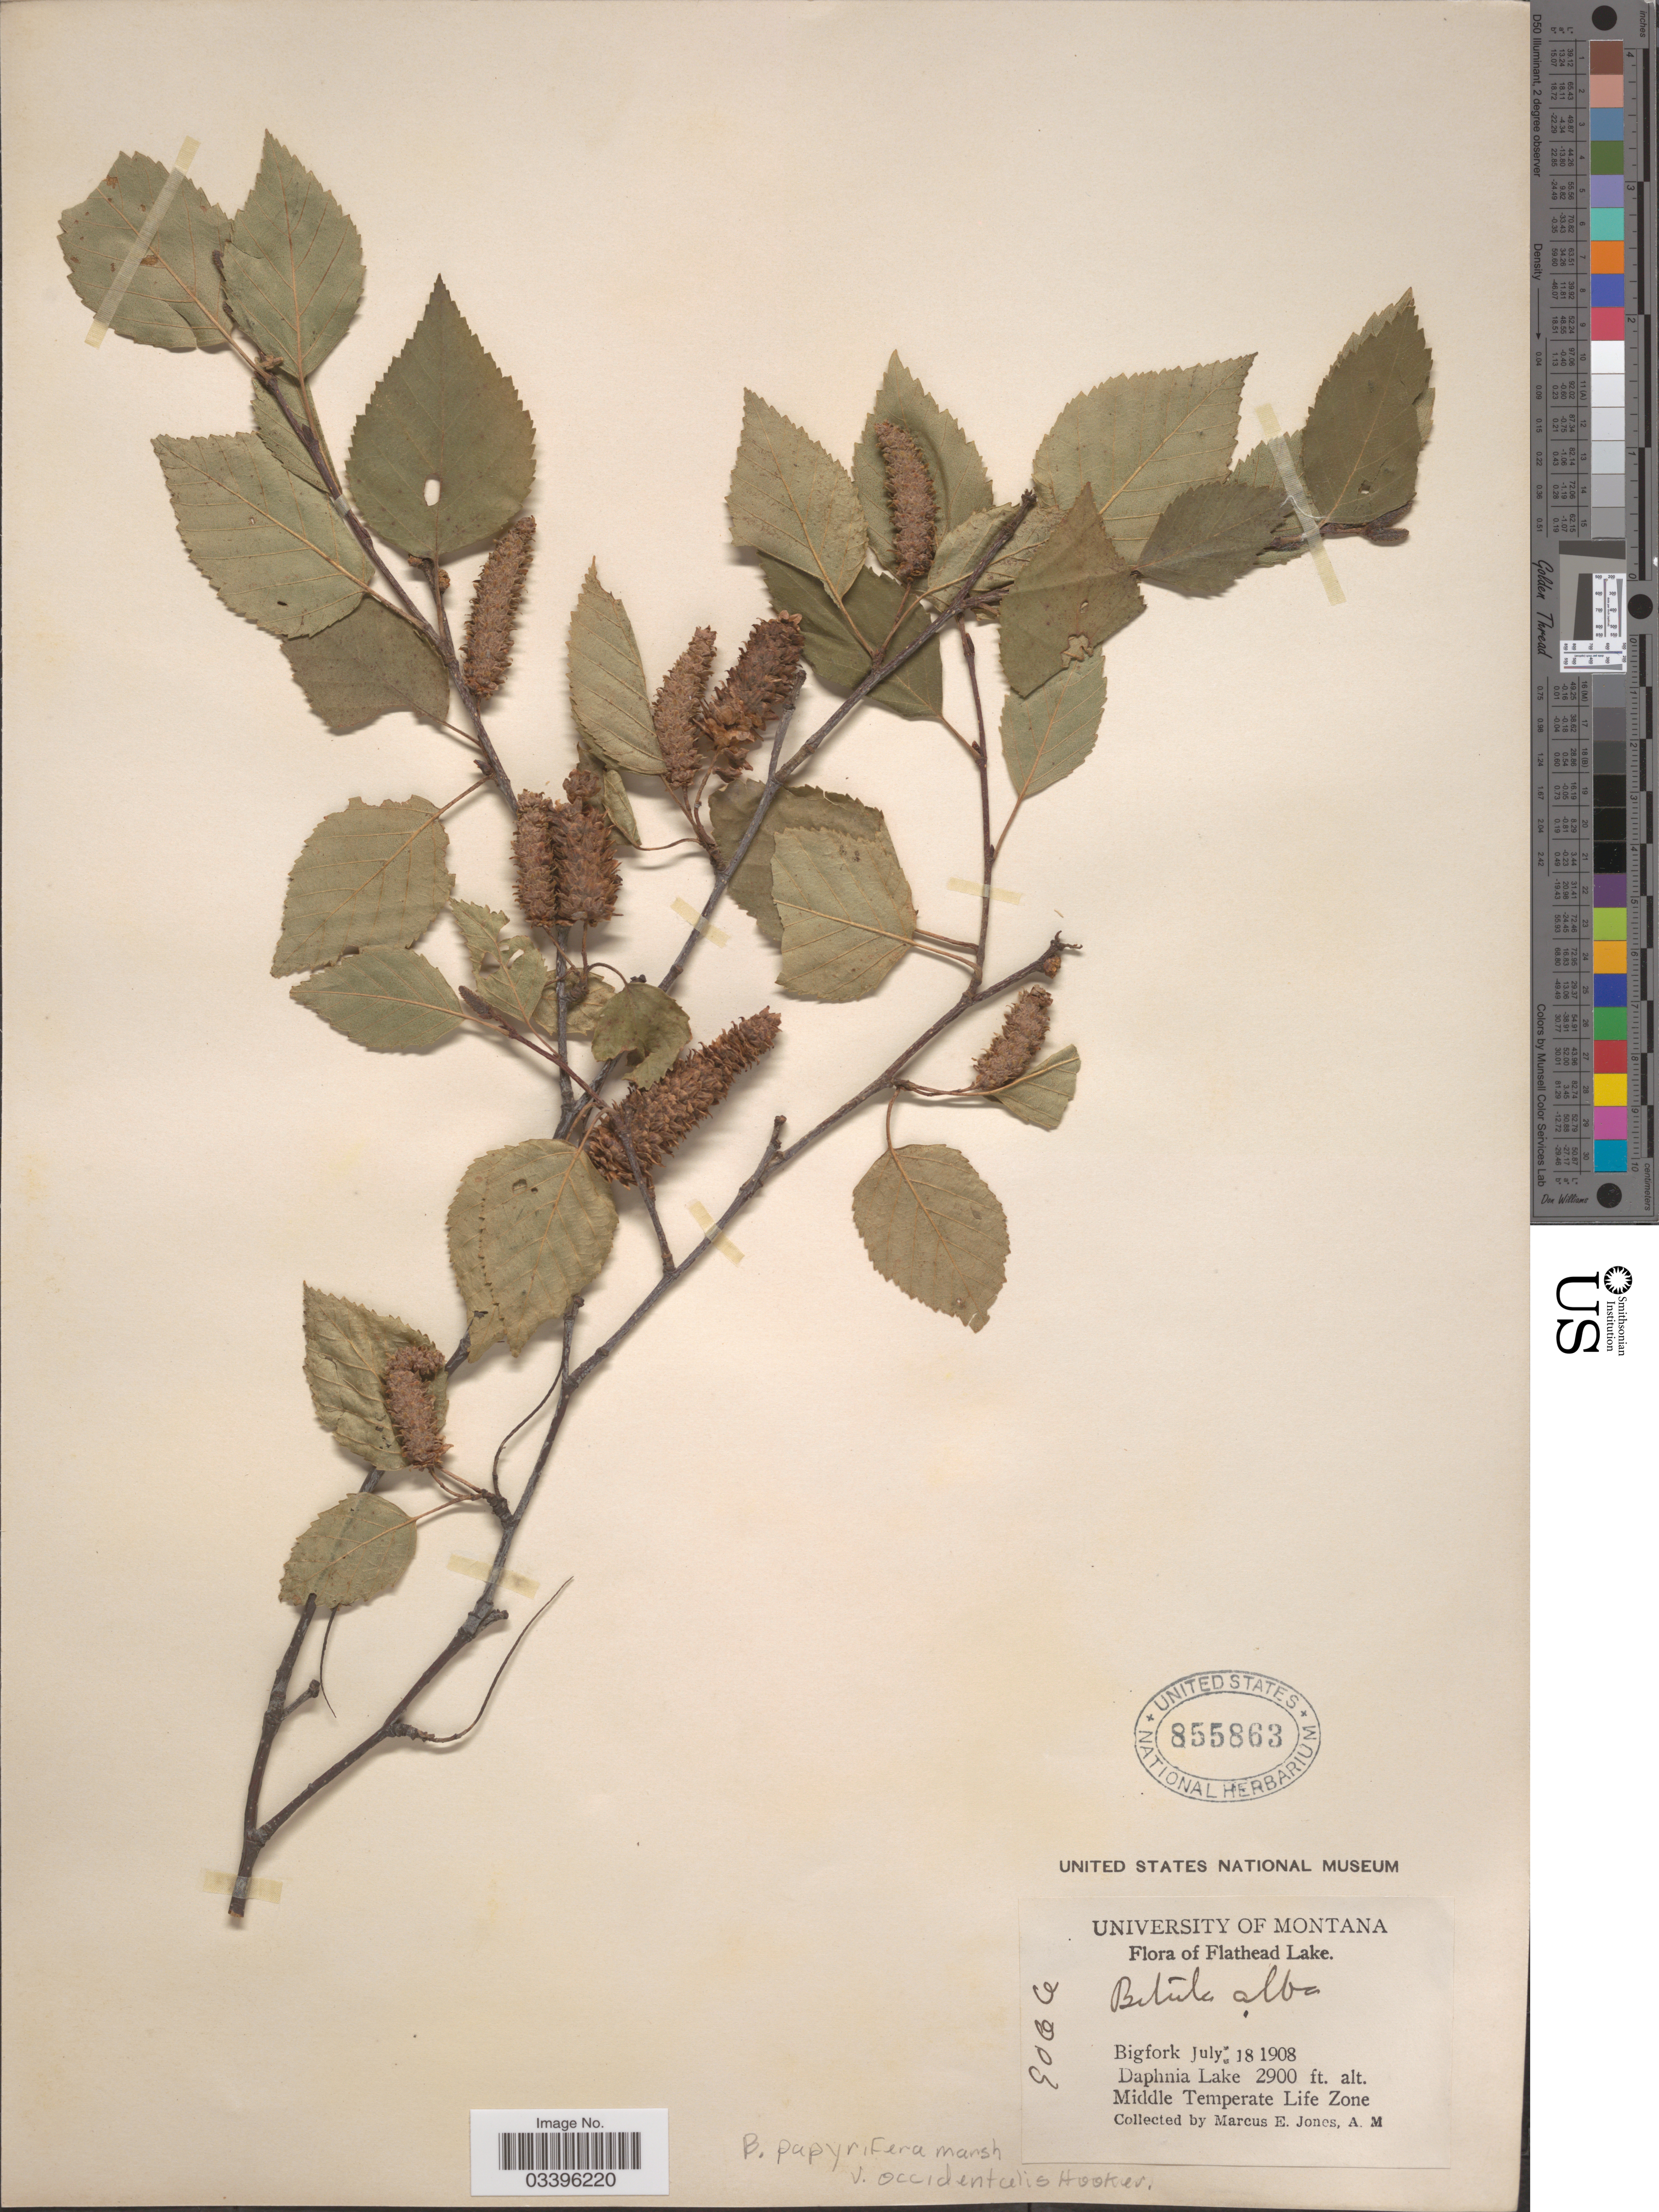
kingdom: Plantae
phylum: Tracheophyta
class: Magnoliopsida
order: Fagales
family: Betulaceae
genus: Betula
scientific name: Betula occidentalis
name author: Hook.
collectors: M. E. Jones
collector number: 9066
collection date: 1908-07-18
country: United States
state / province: Montana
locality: Flathead Lake. Bigfork, Daphnia Lake, Middle Temperate Life Zone.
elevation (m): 884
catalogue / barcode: US 855863